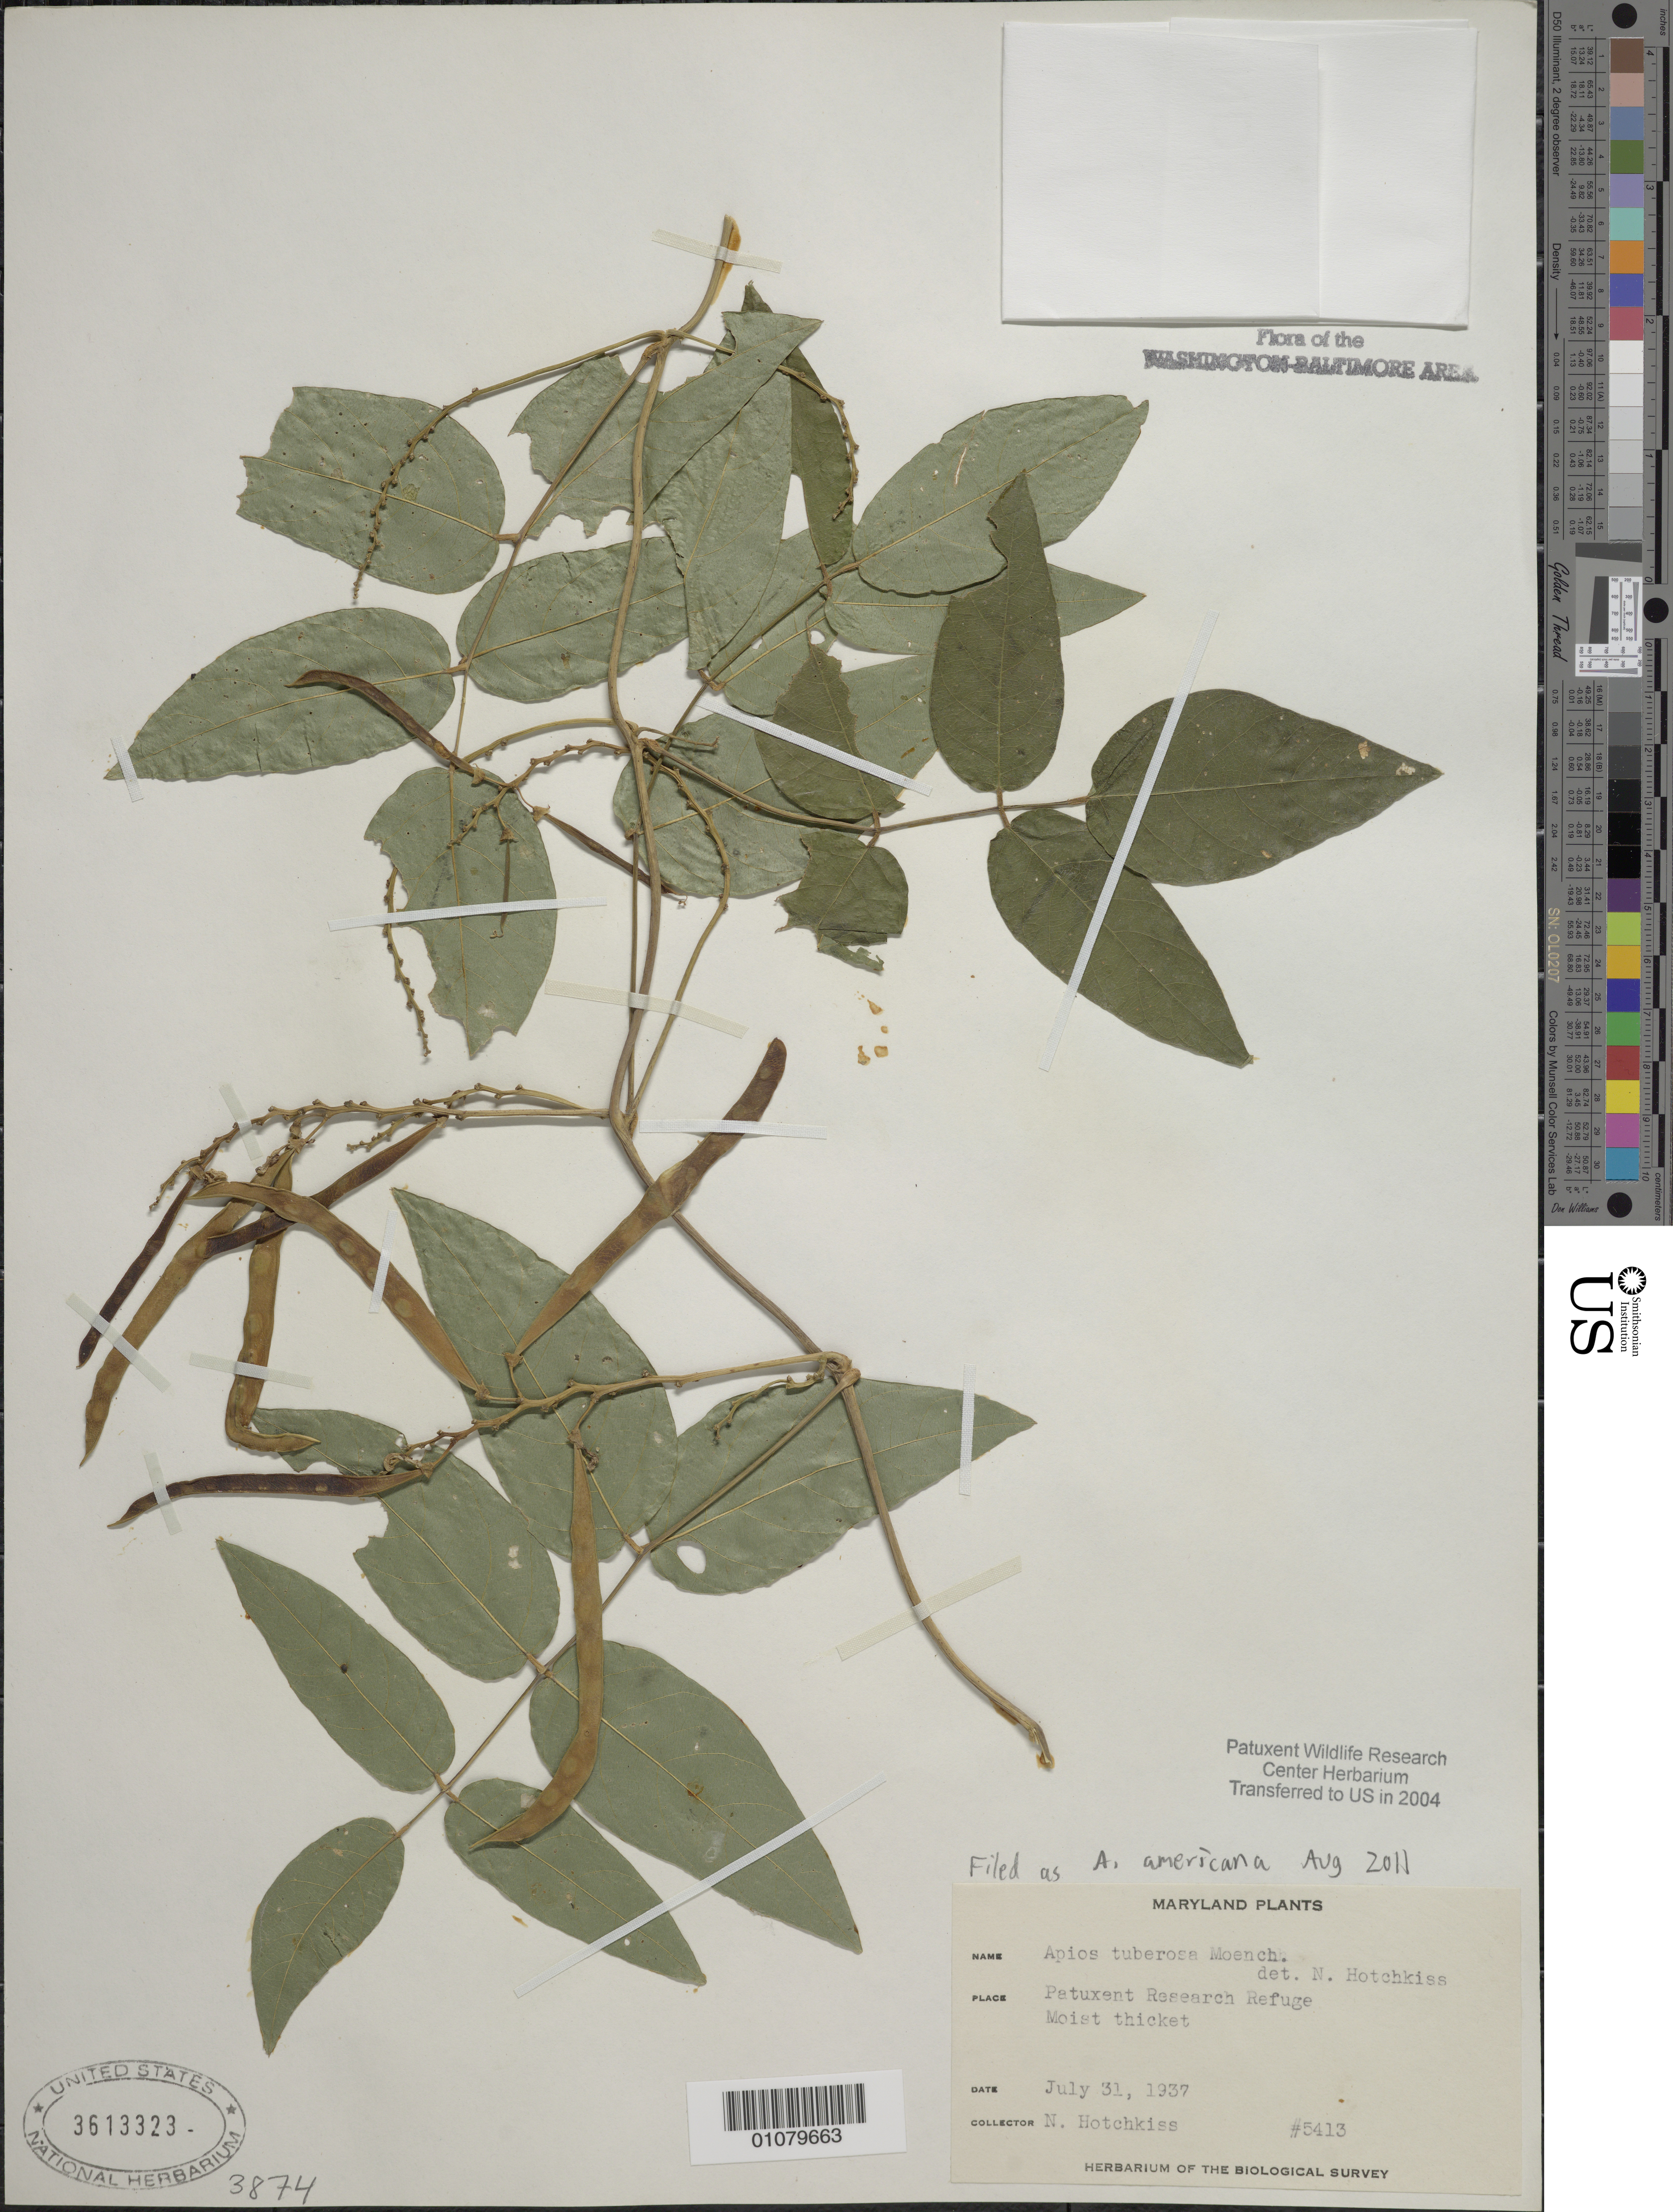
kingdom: Plantae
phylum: Tracheophyta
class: Magnoliopsida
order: Fabales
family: Fabaceae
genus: Apios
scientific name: Apios americana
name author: Medik.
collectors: N. Hotchkiss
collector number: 5413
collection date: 1937-07-31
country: United States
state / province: Maryland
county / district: Prince George's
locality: Patuxent Wildlife Refuge.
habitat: Moist thicket.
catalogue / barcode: US 3613323